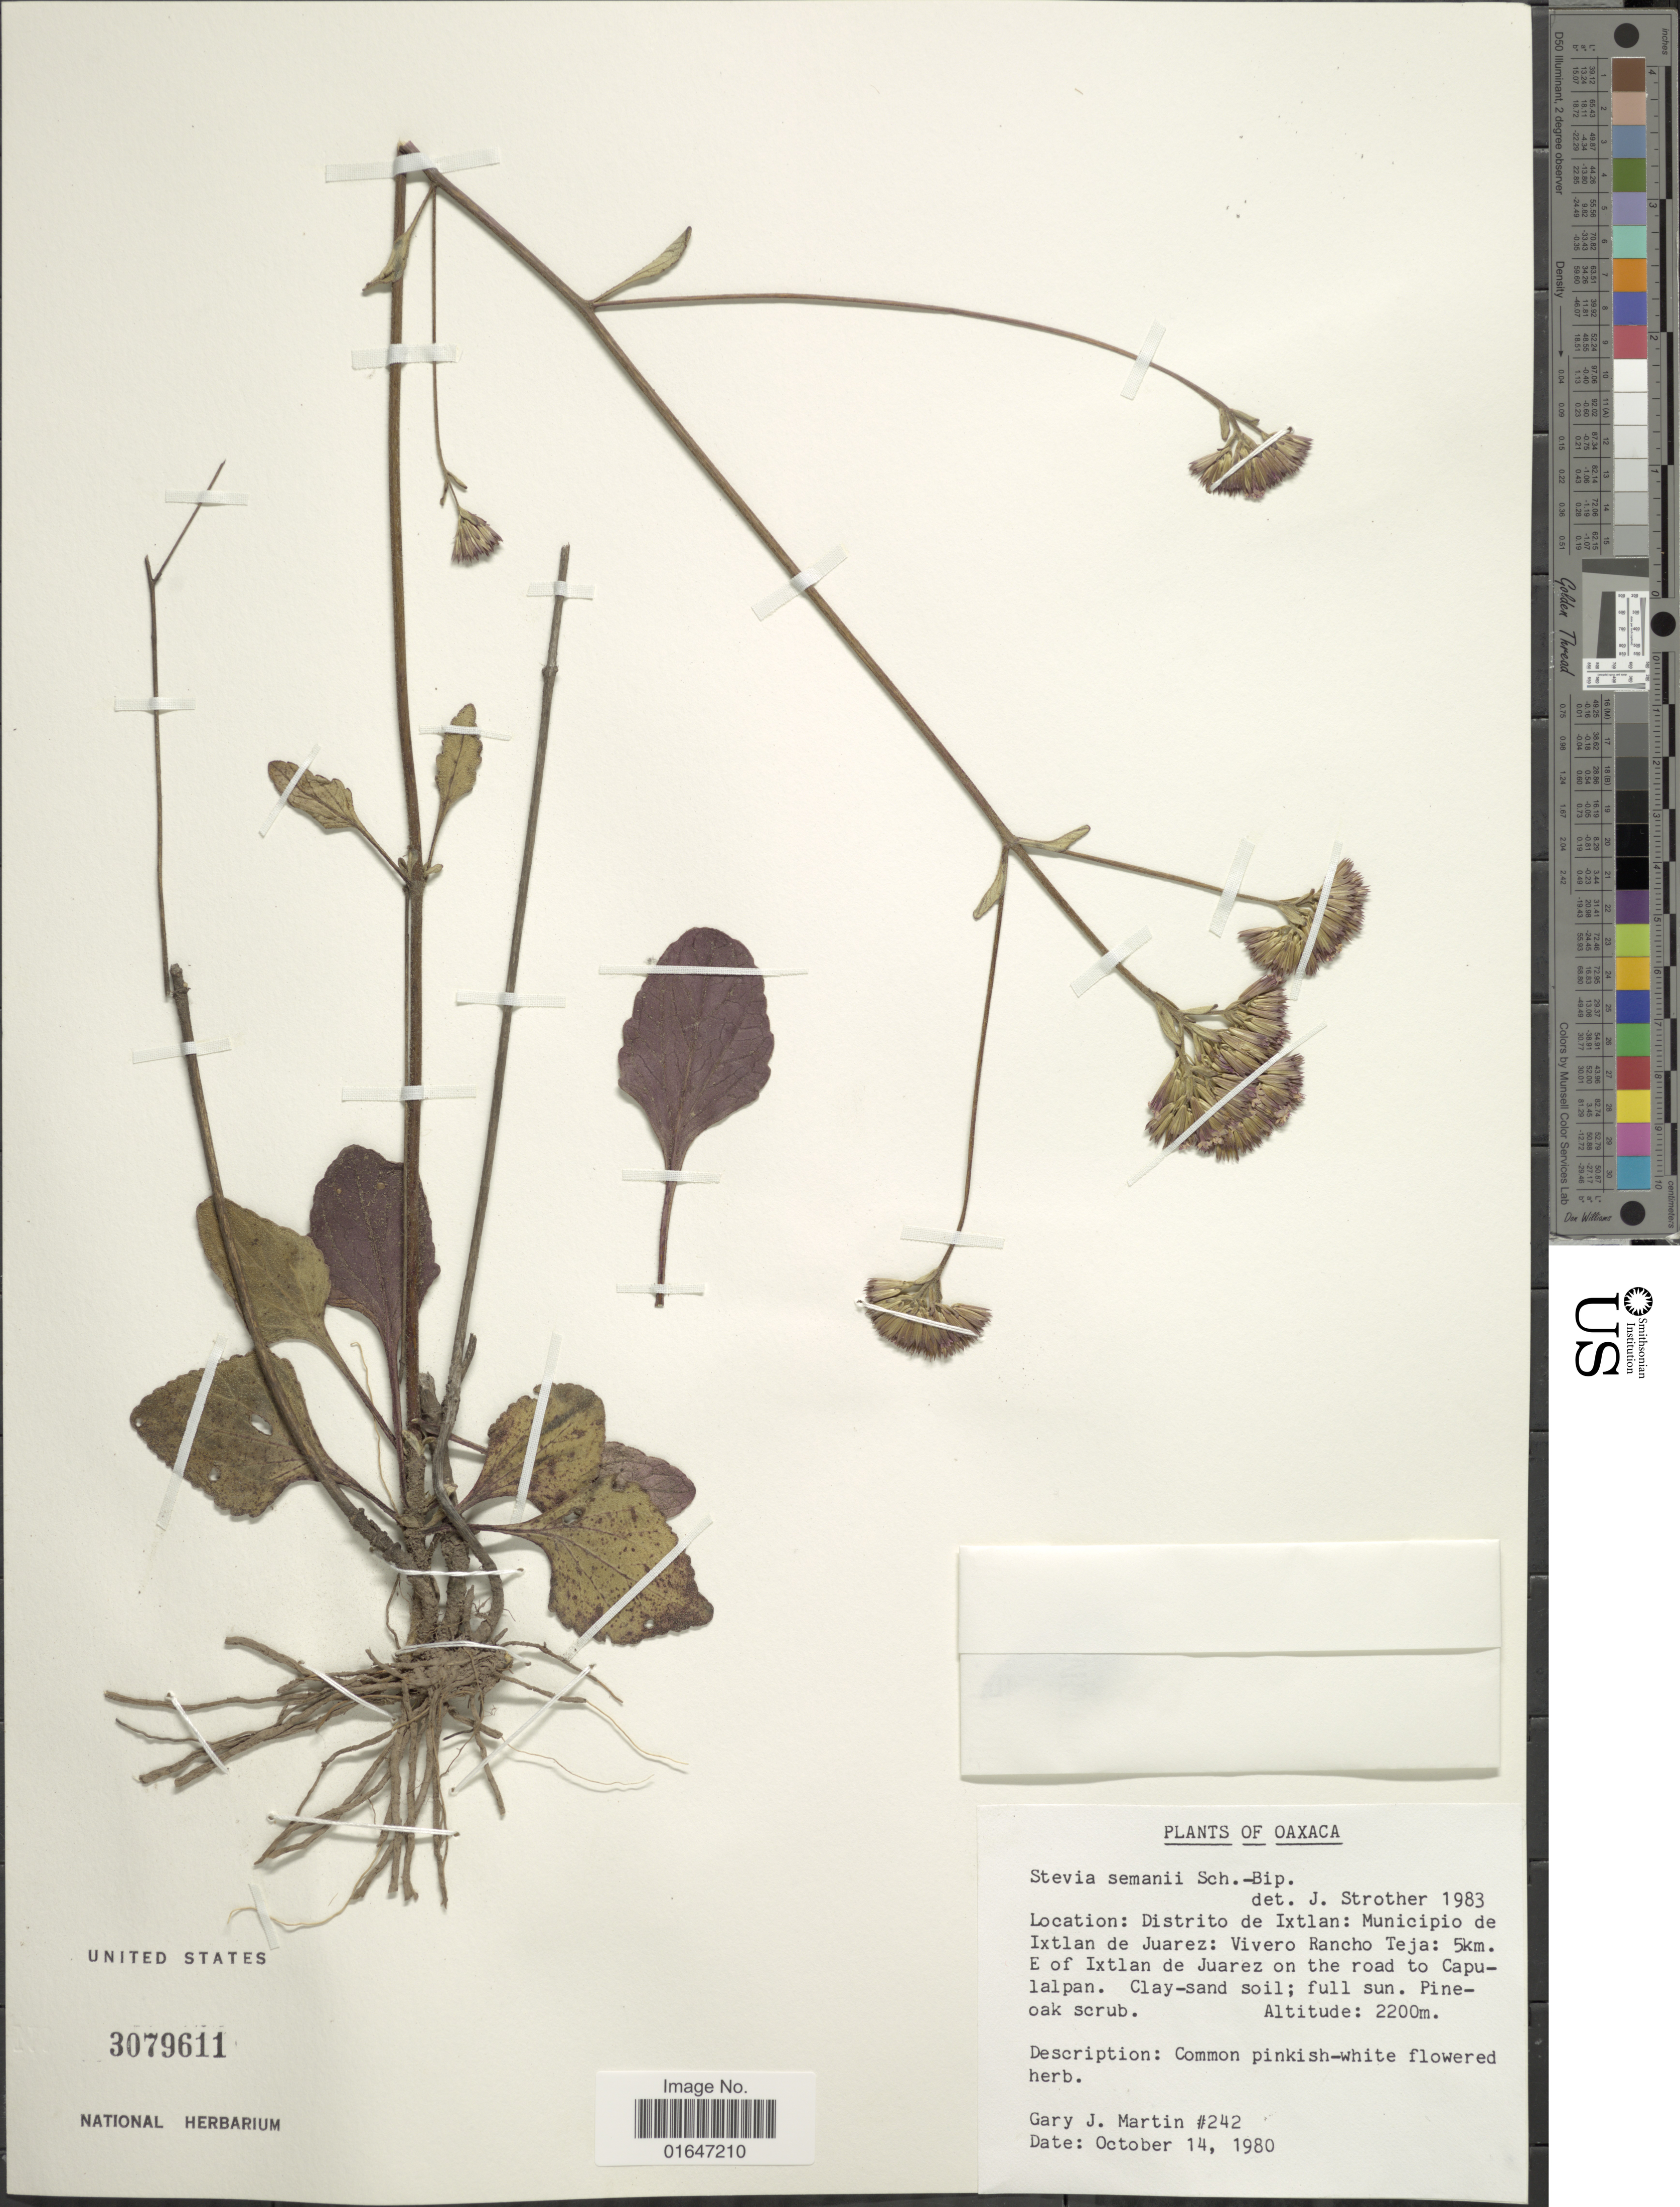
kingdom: Plantae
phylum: Tracheophyta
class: Magnoliopsida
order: Asterales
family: Asteraceae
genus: Stevia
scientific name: Stevia seemannii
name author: Sch. Bip. in Seem.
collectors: G. J. Martin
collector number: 242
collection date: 1980-10-14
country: Mexico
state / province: Oaxaca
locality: Distrito de Ixtlan: Muncipio de Ixtlan de Juarez: Vivero Rancho Teja: 5 km E of Ixtlan de Juarez on the road to Capulalpan.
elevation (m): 2200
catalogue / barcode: US 3079611